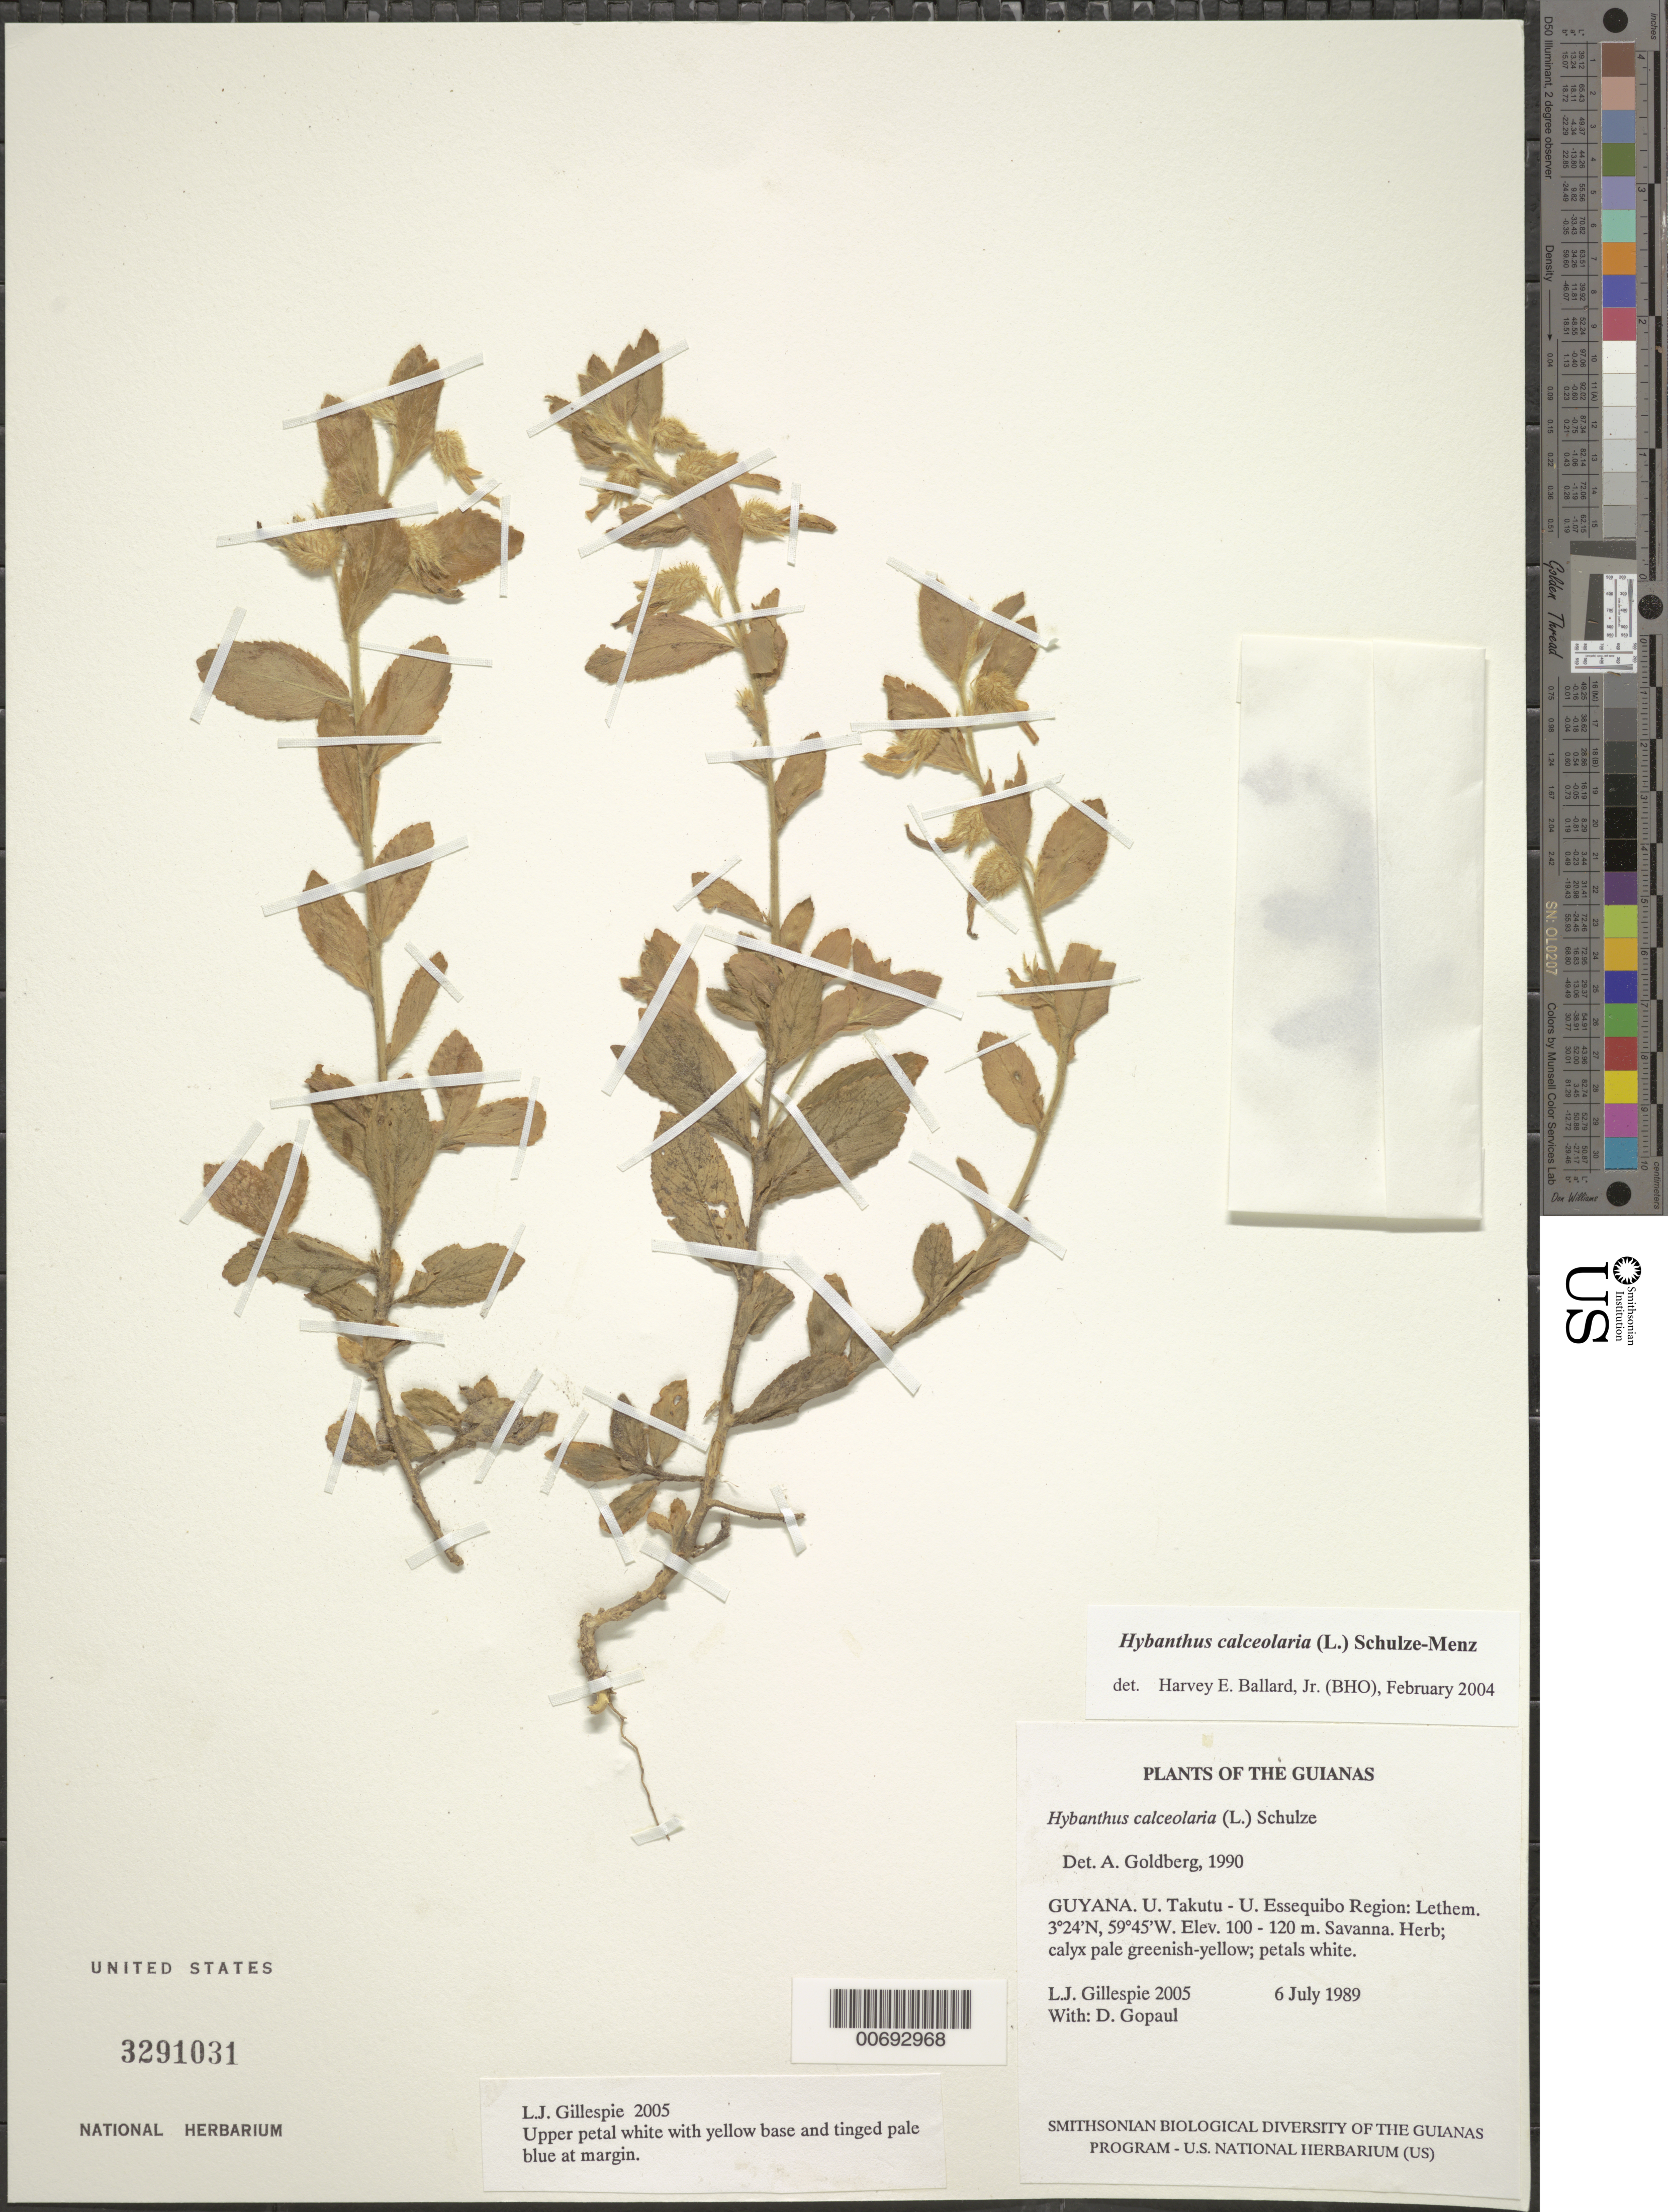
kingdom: Plantae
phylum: Tracheophyta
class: Magnoliopsida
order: Malpighiales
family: Violaceae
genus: Pombalia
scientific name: Pombalia calceolaria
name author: (L.) Paula-Souza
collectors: L. J. Gillespie & D. Gopaul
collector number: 2005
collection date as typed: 6 July 1989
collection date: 1989-07-06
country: Guyana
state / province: U. Takutu-U. Essequibo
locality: Lethem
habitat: Savanna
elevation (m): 100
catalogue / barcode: US 3291031